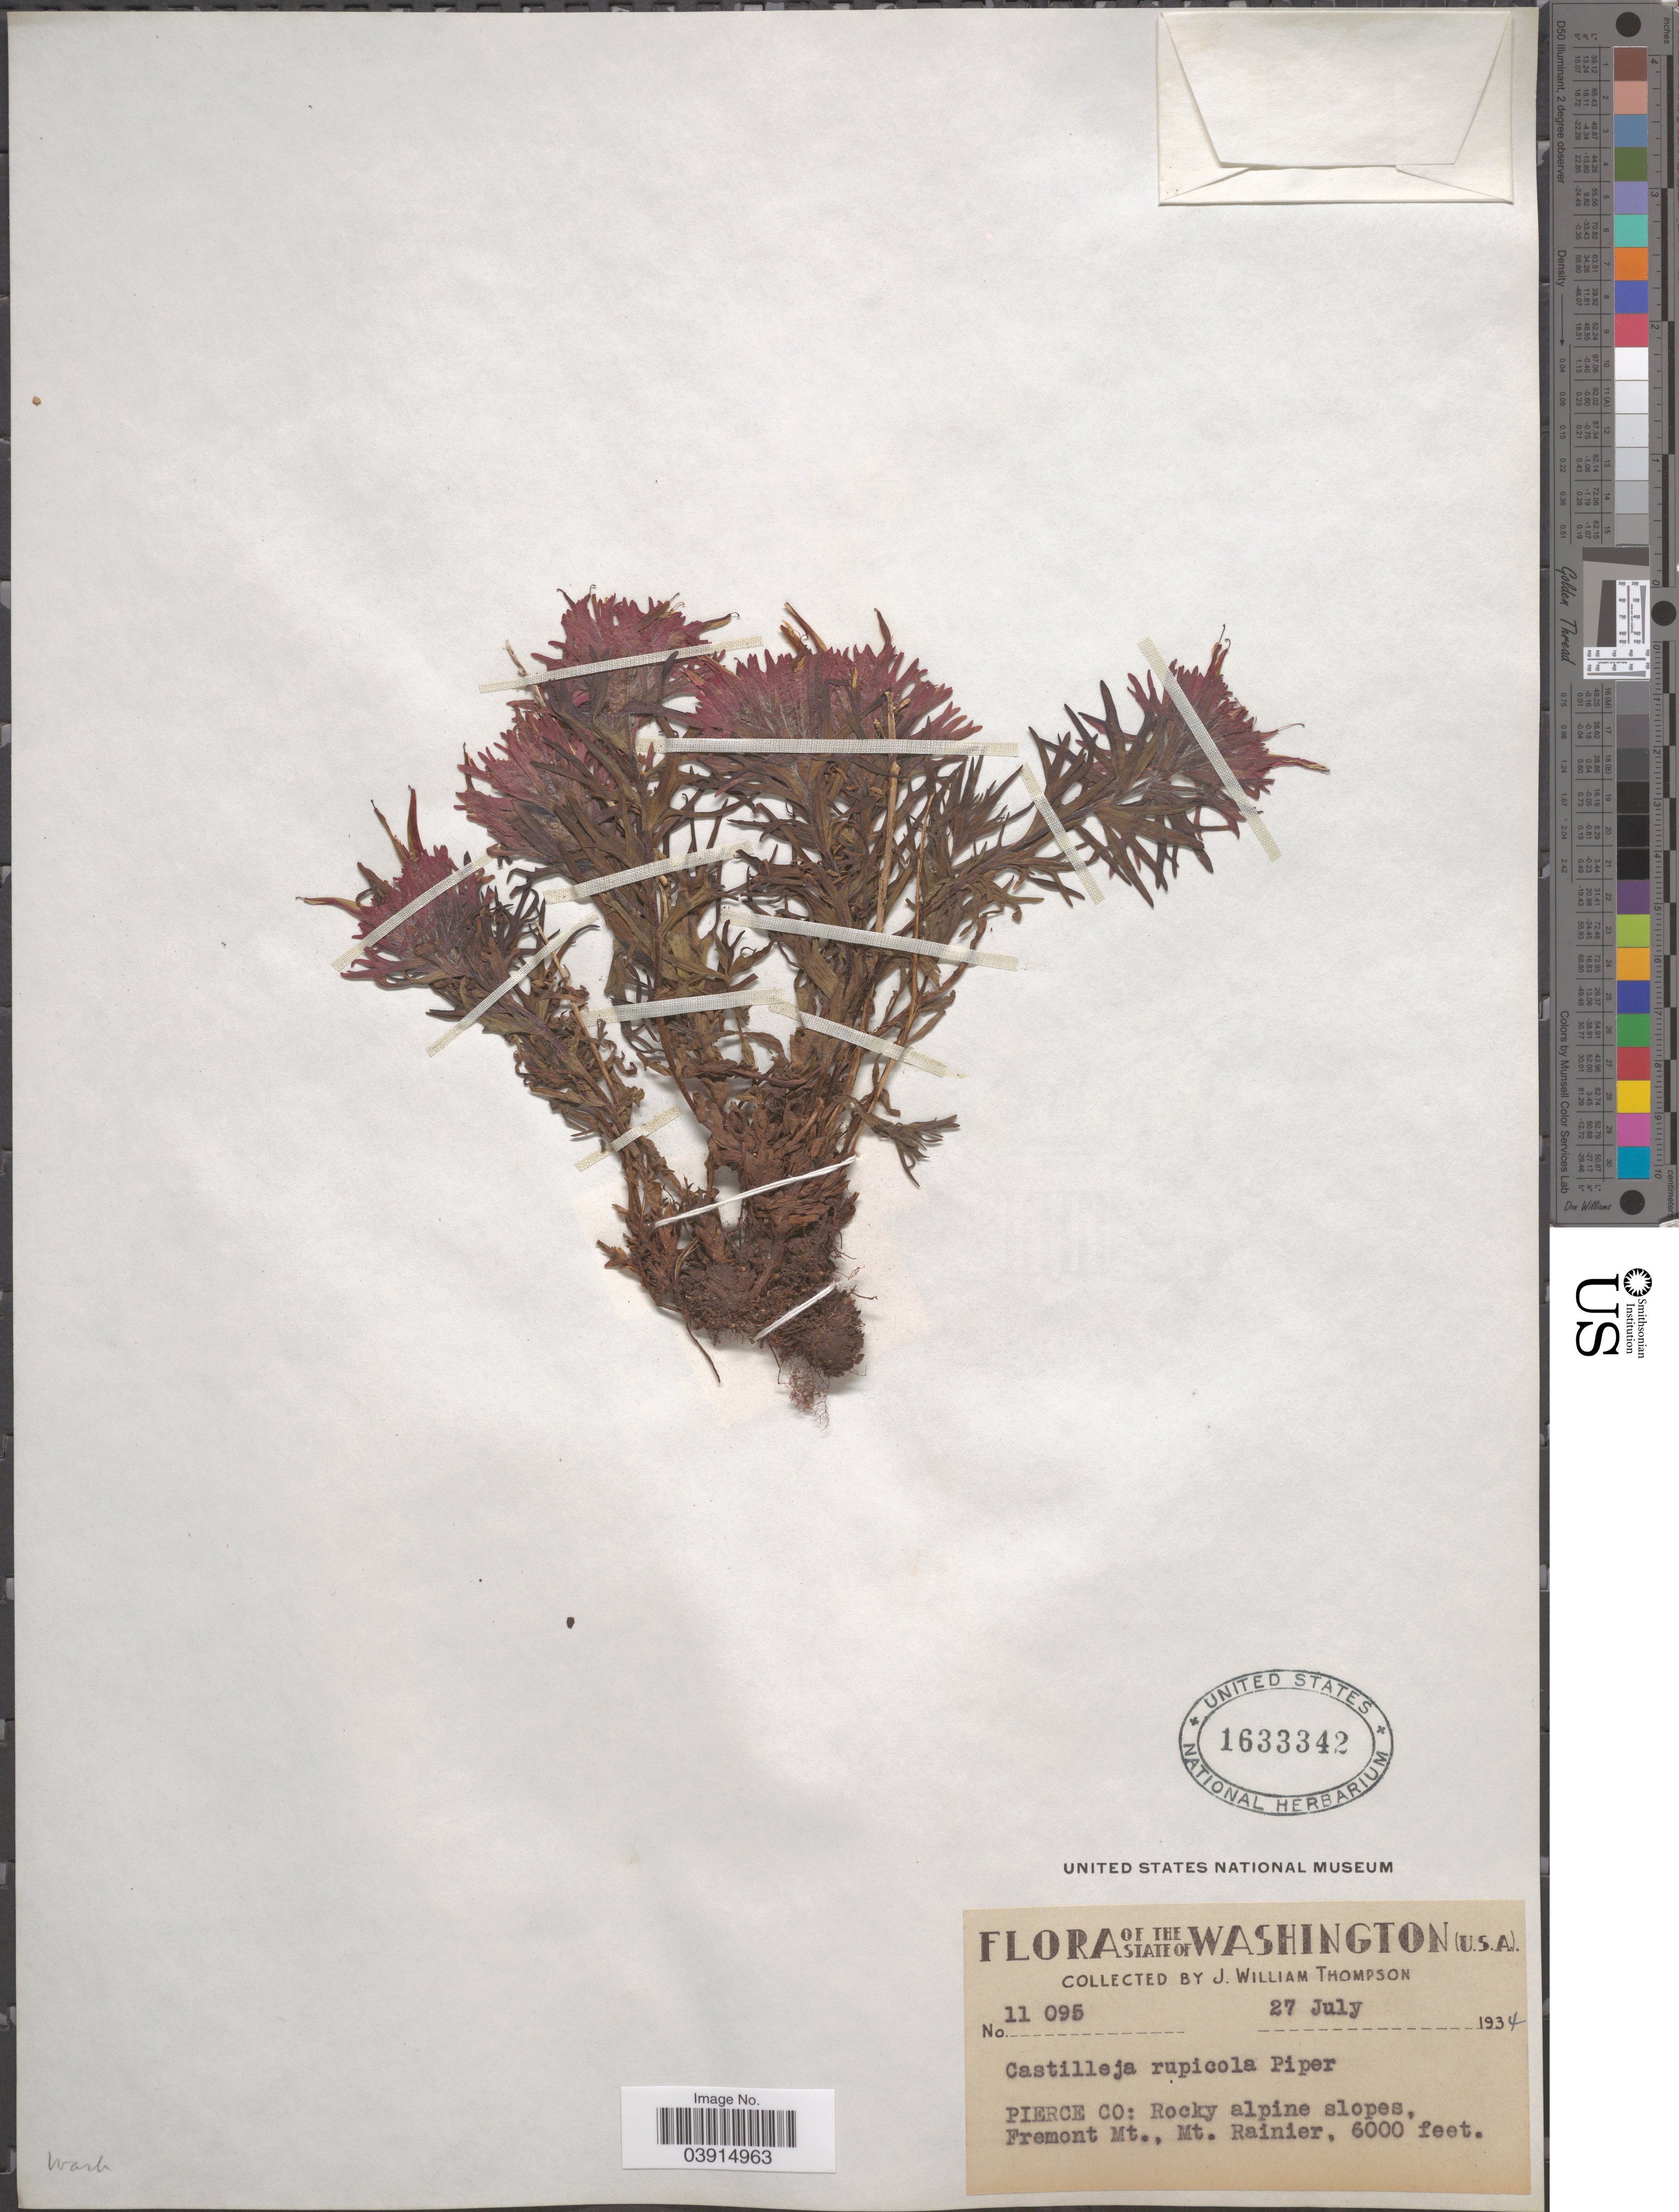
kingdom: Plantae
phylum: Tracheophyta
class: Magnoliopsida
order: Lamiales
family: Orobanchaceae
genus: Castilleja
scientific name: Castilleja sp.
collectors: J. W. Thompson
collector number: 11095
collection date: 1934-07-27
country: United States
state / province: Washington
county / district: Pierce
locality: Pierce Co: Rocky alpine slopes, Fremont Mt., Mt. Rainier.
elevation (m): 1829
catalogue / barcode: US 1633342